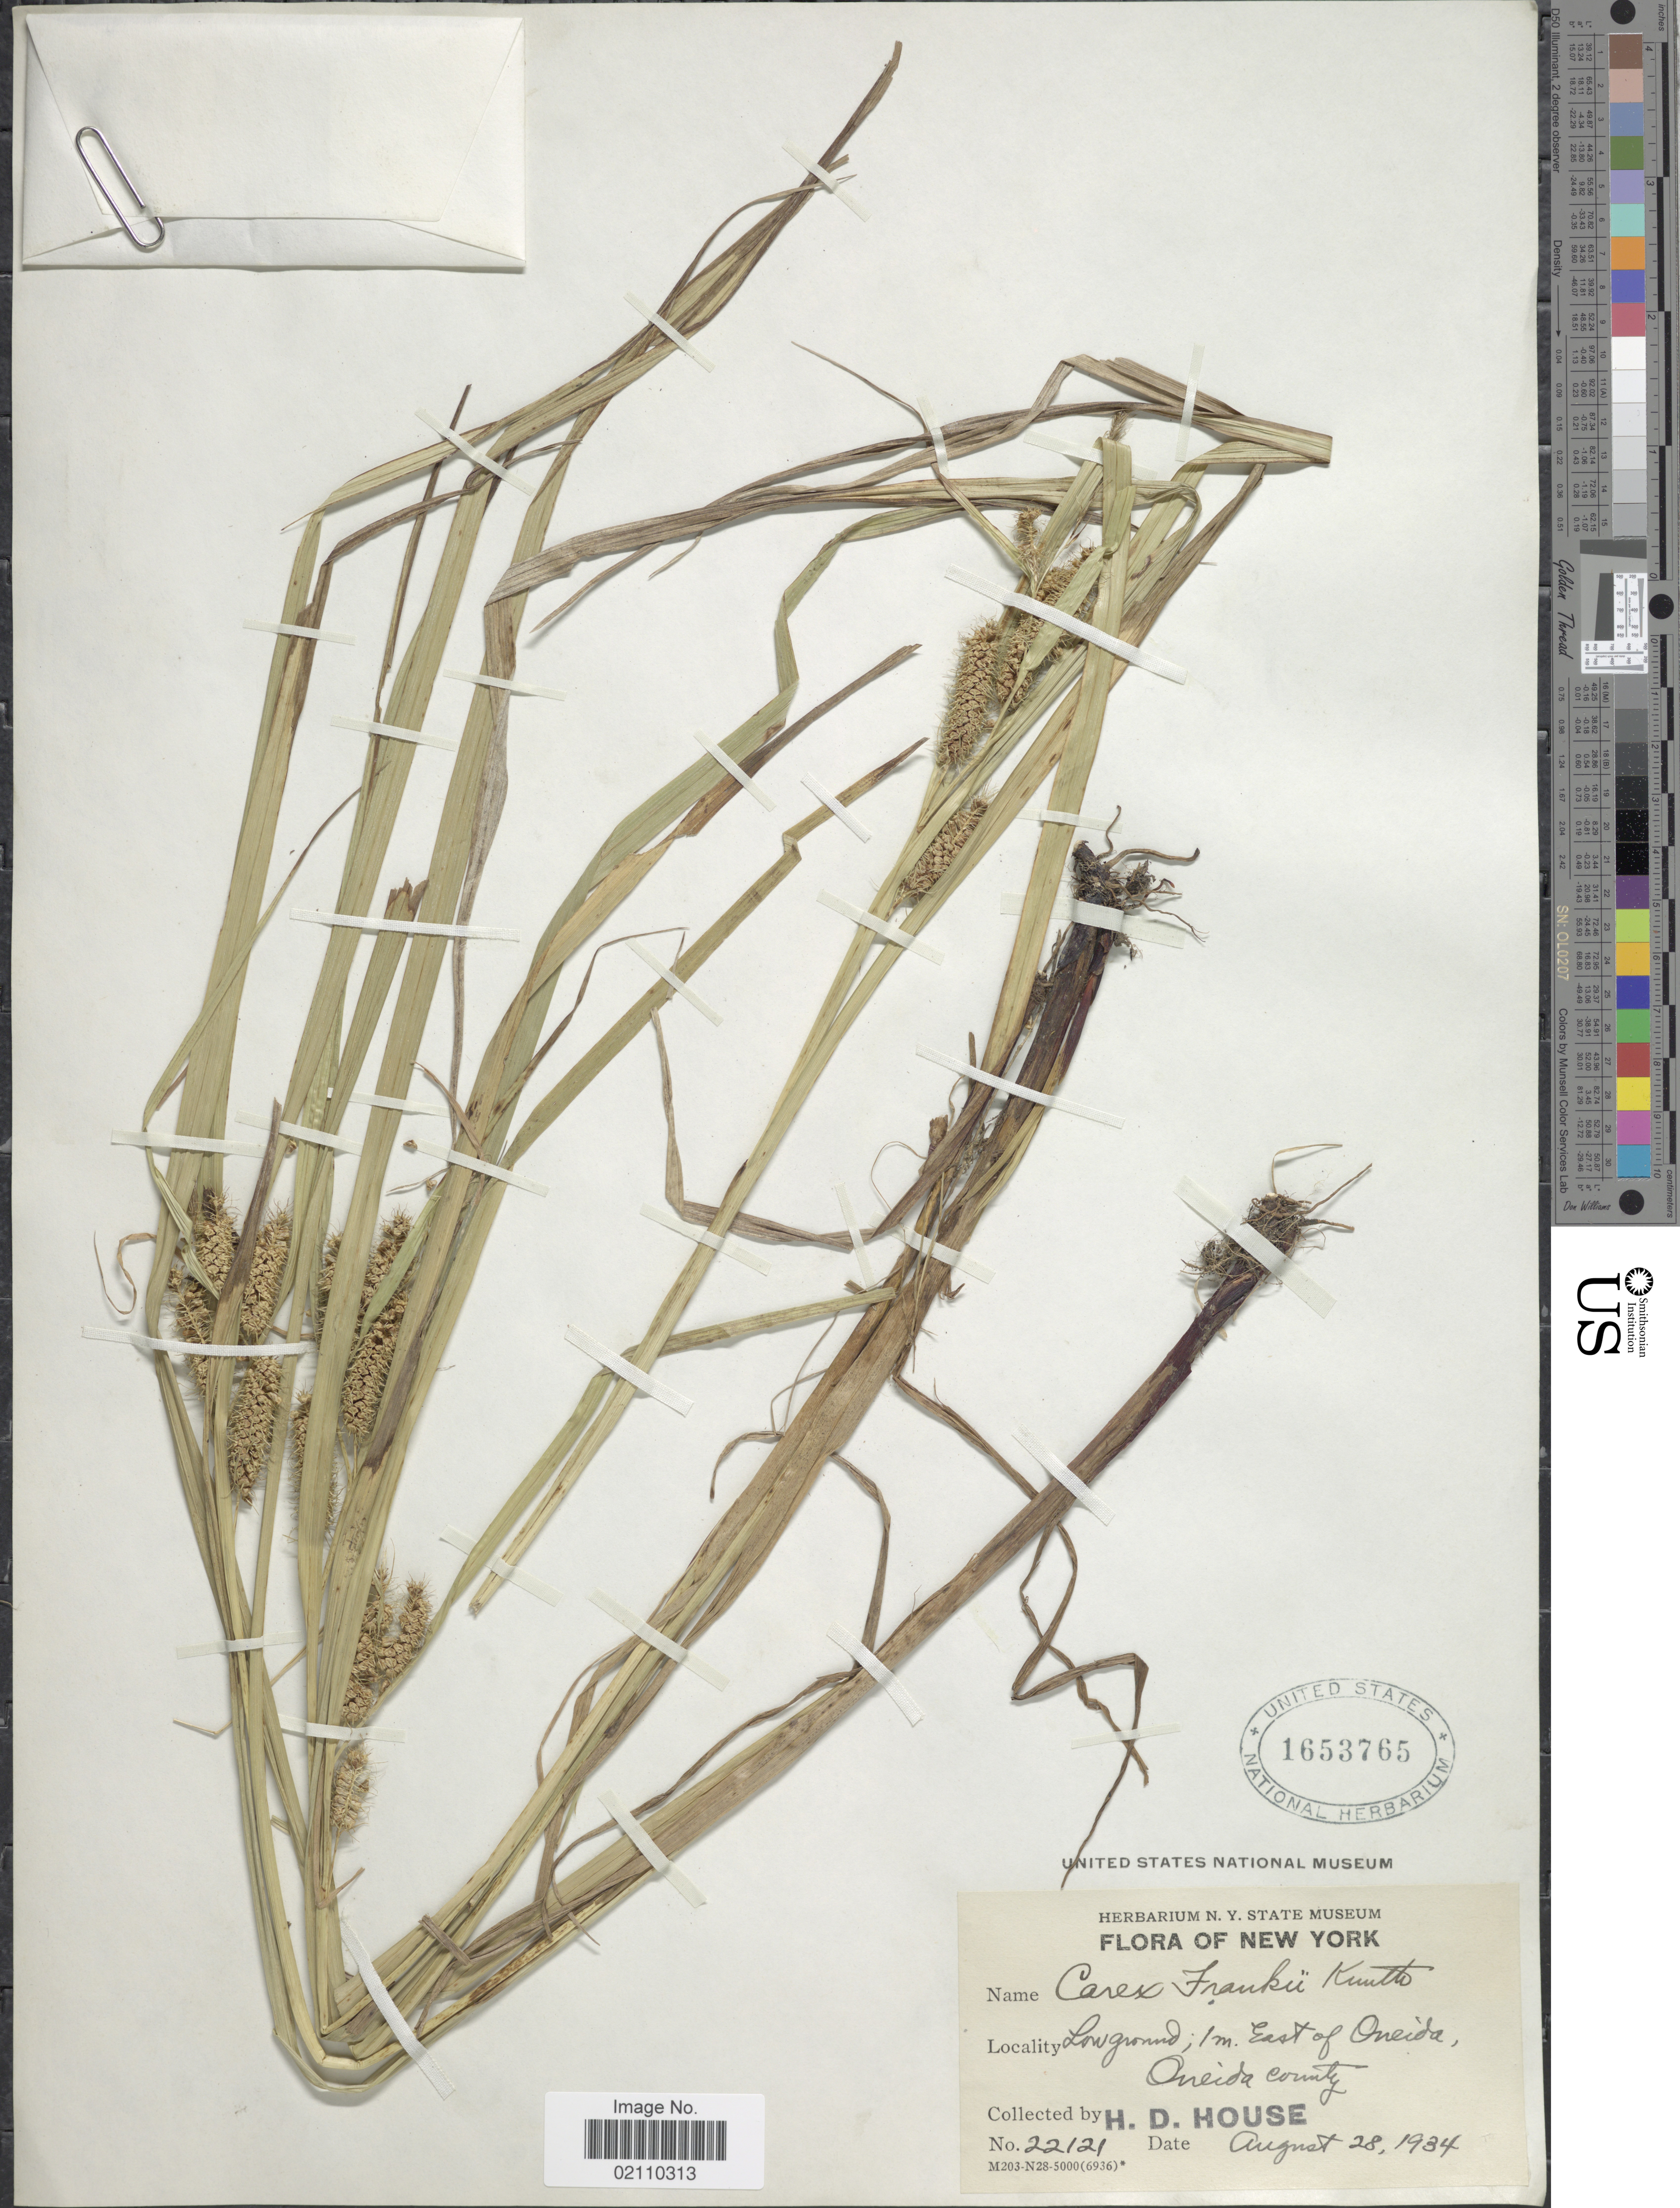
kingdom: Plantae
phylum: Tracheophyta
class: Liliopsida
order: Poales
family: Cyperaceae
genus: Carex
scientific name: Carex frankii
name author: Kunth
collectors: H. D. House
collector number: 22121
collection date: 1934-08-28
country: United States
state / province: New York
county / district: Oneida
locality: Low ground; 1 m. east of Oneida, Oneida County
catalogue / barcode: US 1653765